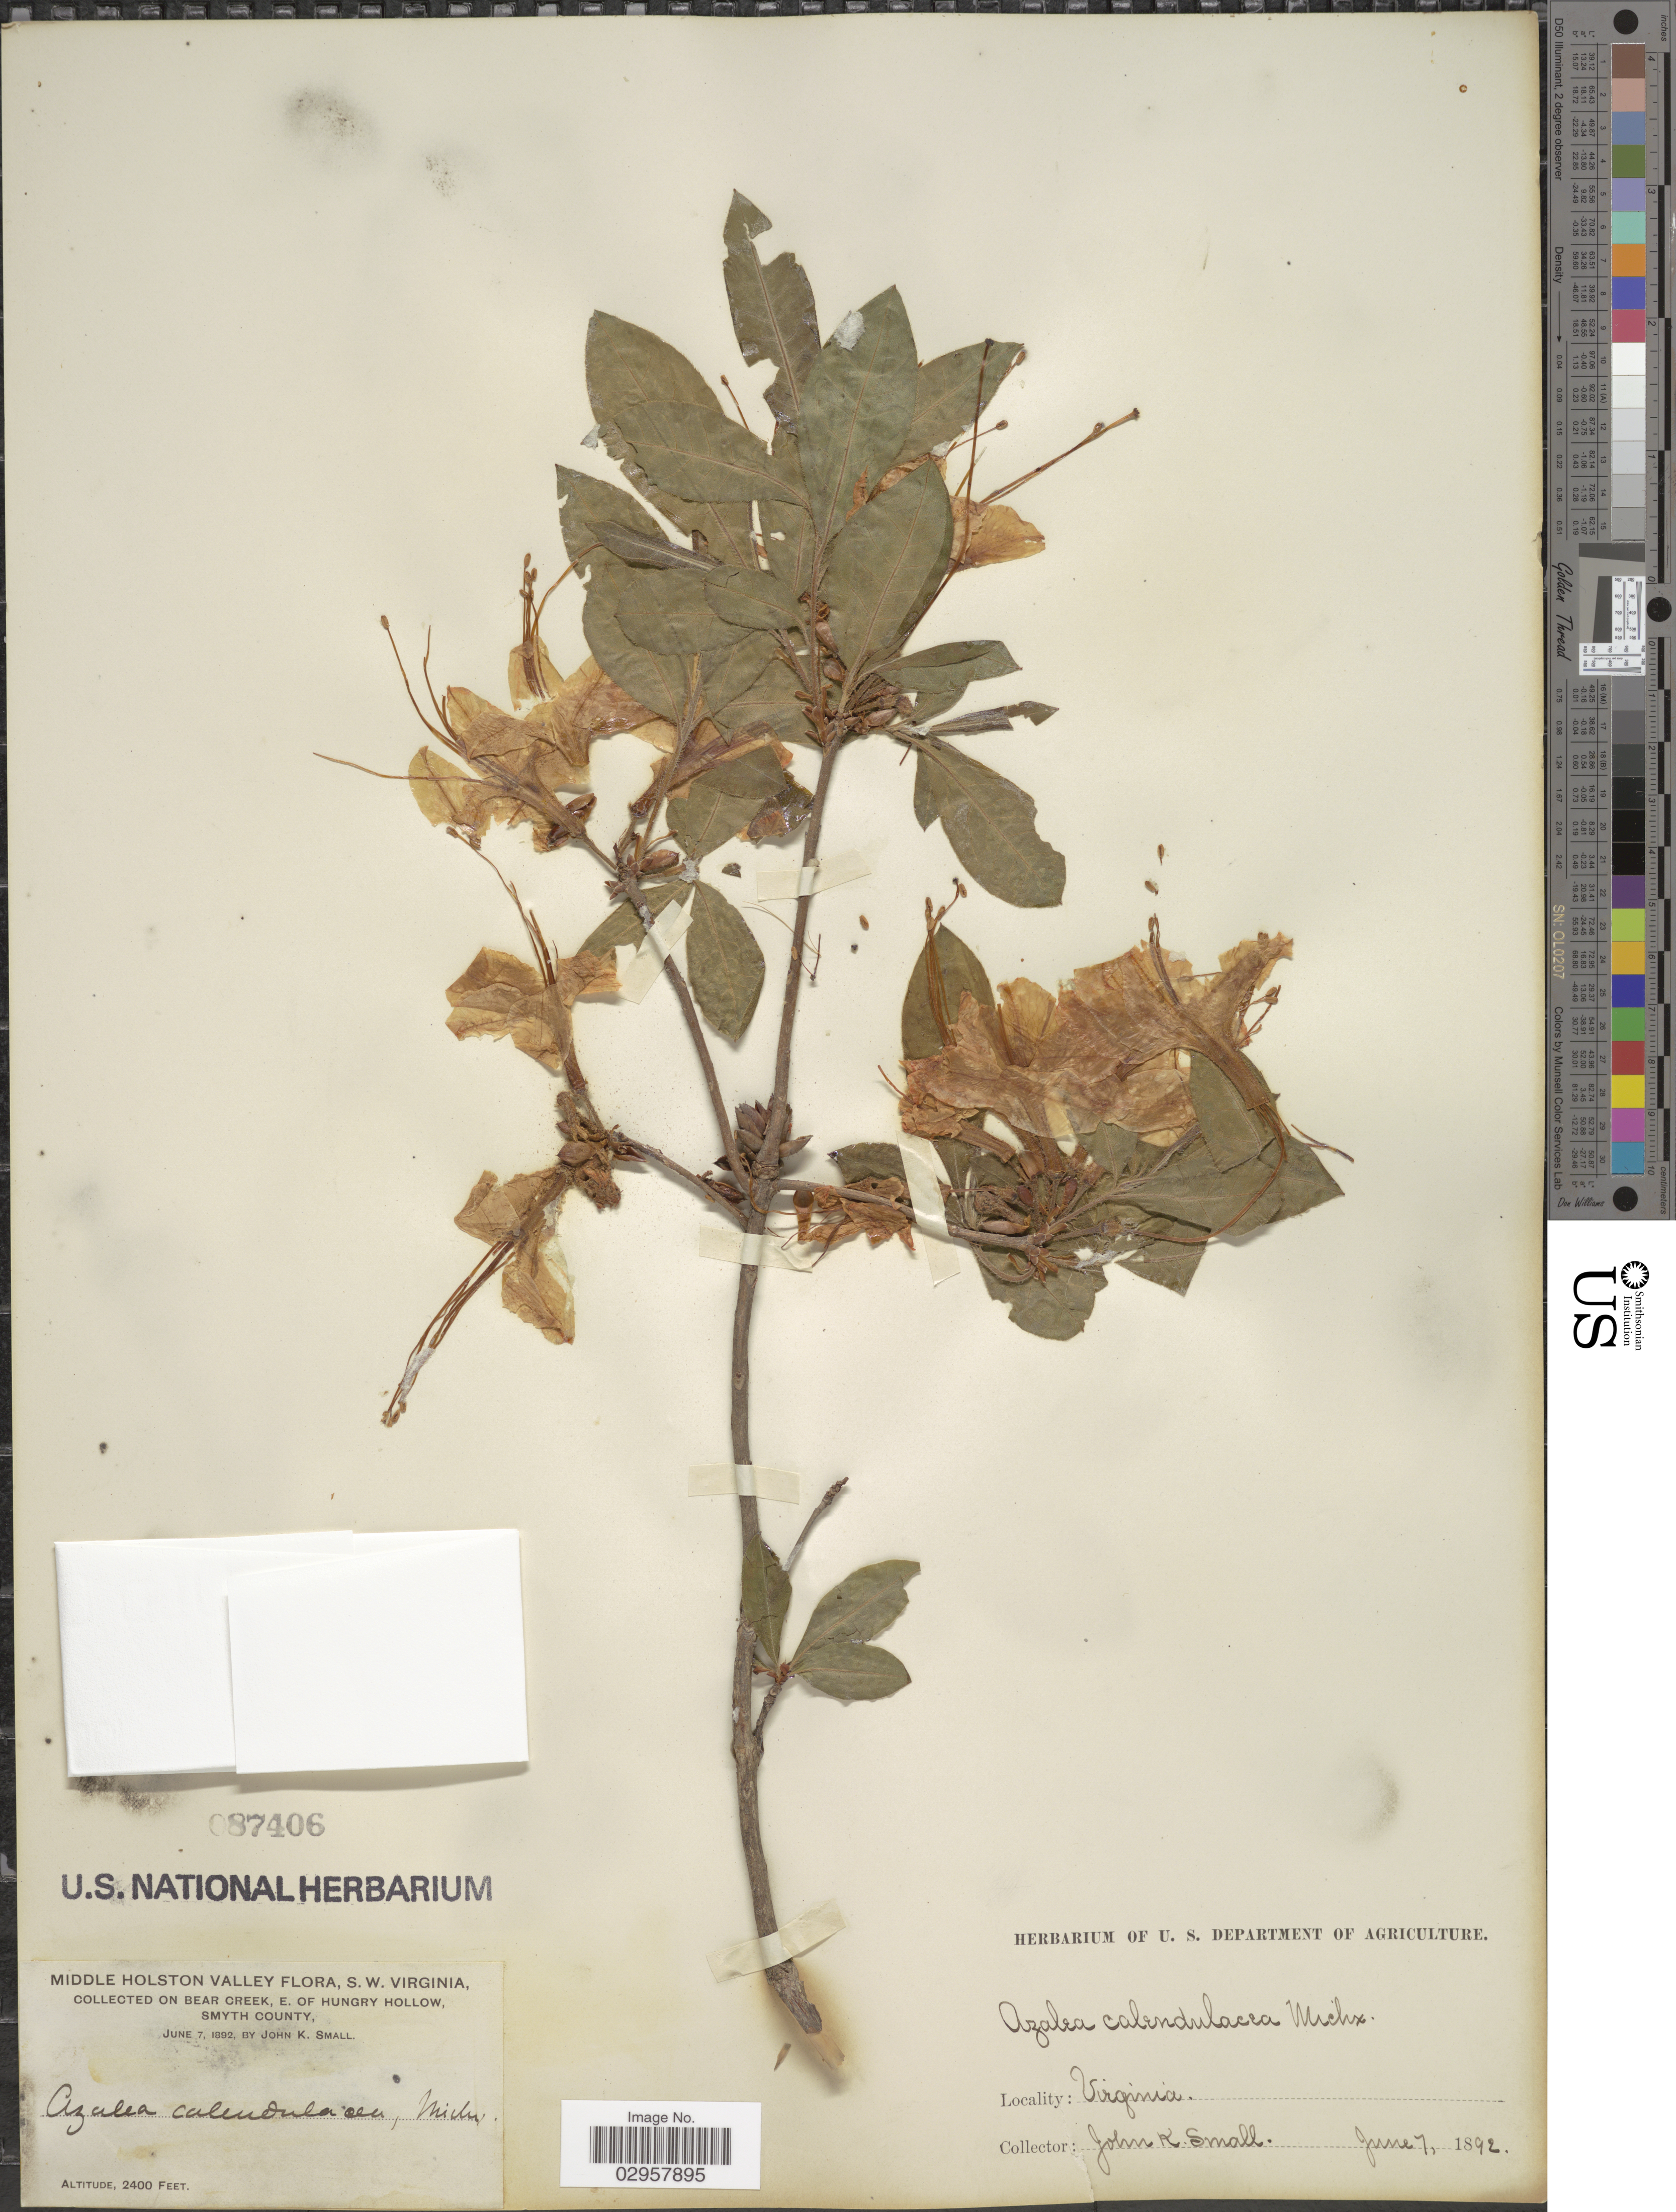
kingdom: Plantae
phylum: Tracheophyta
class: Magnoliopsida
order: Ericales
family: Ericaceae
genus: Rhododendron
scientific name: Rhododendron calendulaceum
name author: (Michx.) Torr.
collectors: J. K. Small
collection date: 1892-06-07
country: United States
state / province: Virginia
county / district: Smyth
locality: Middle Holston Valley, S.W. Virginia, On Bear Creek, E. of Hungry Hollow, Smyth County.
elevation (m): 732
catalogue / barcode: US 87406